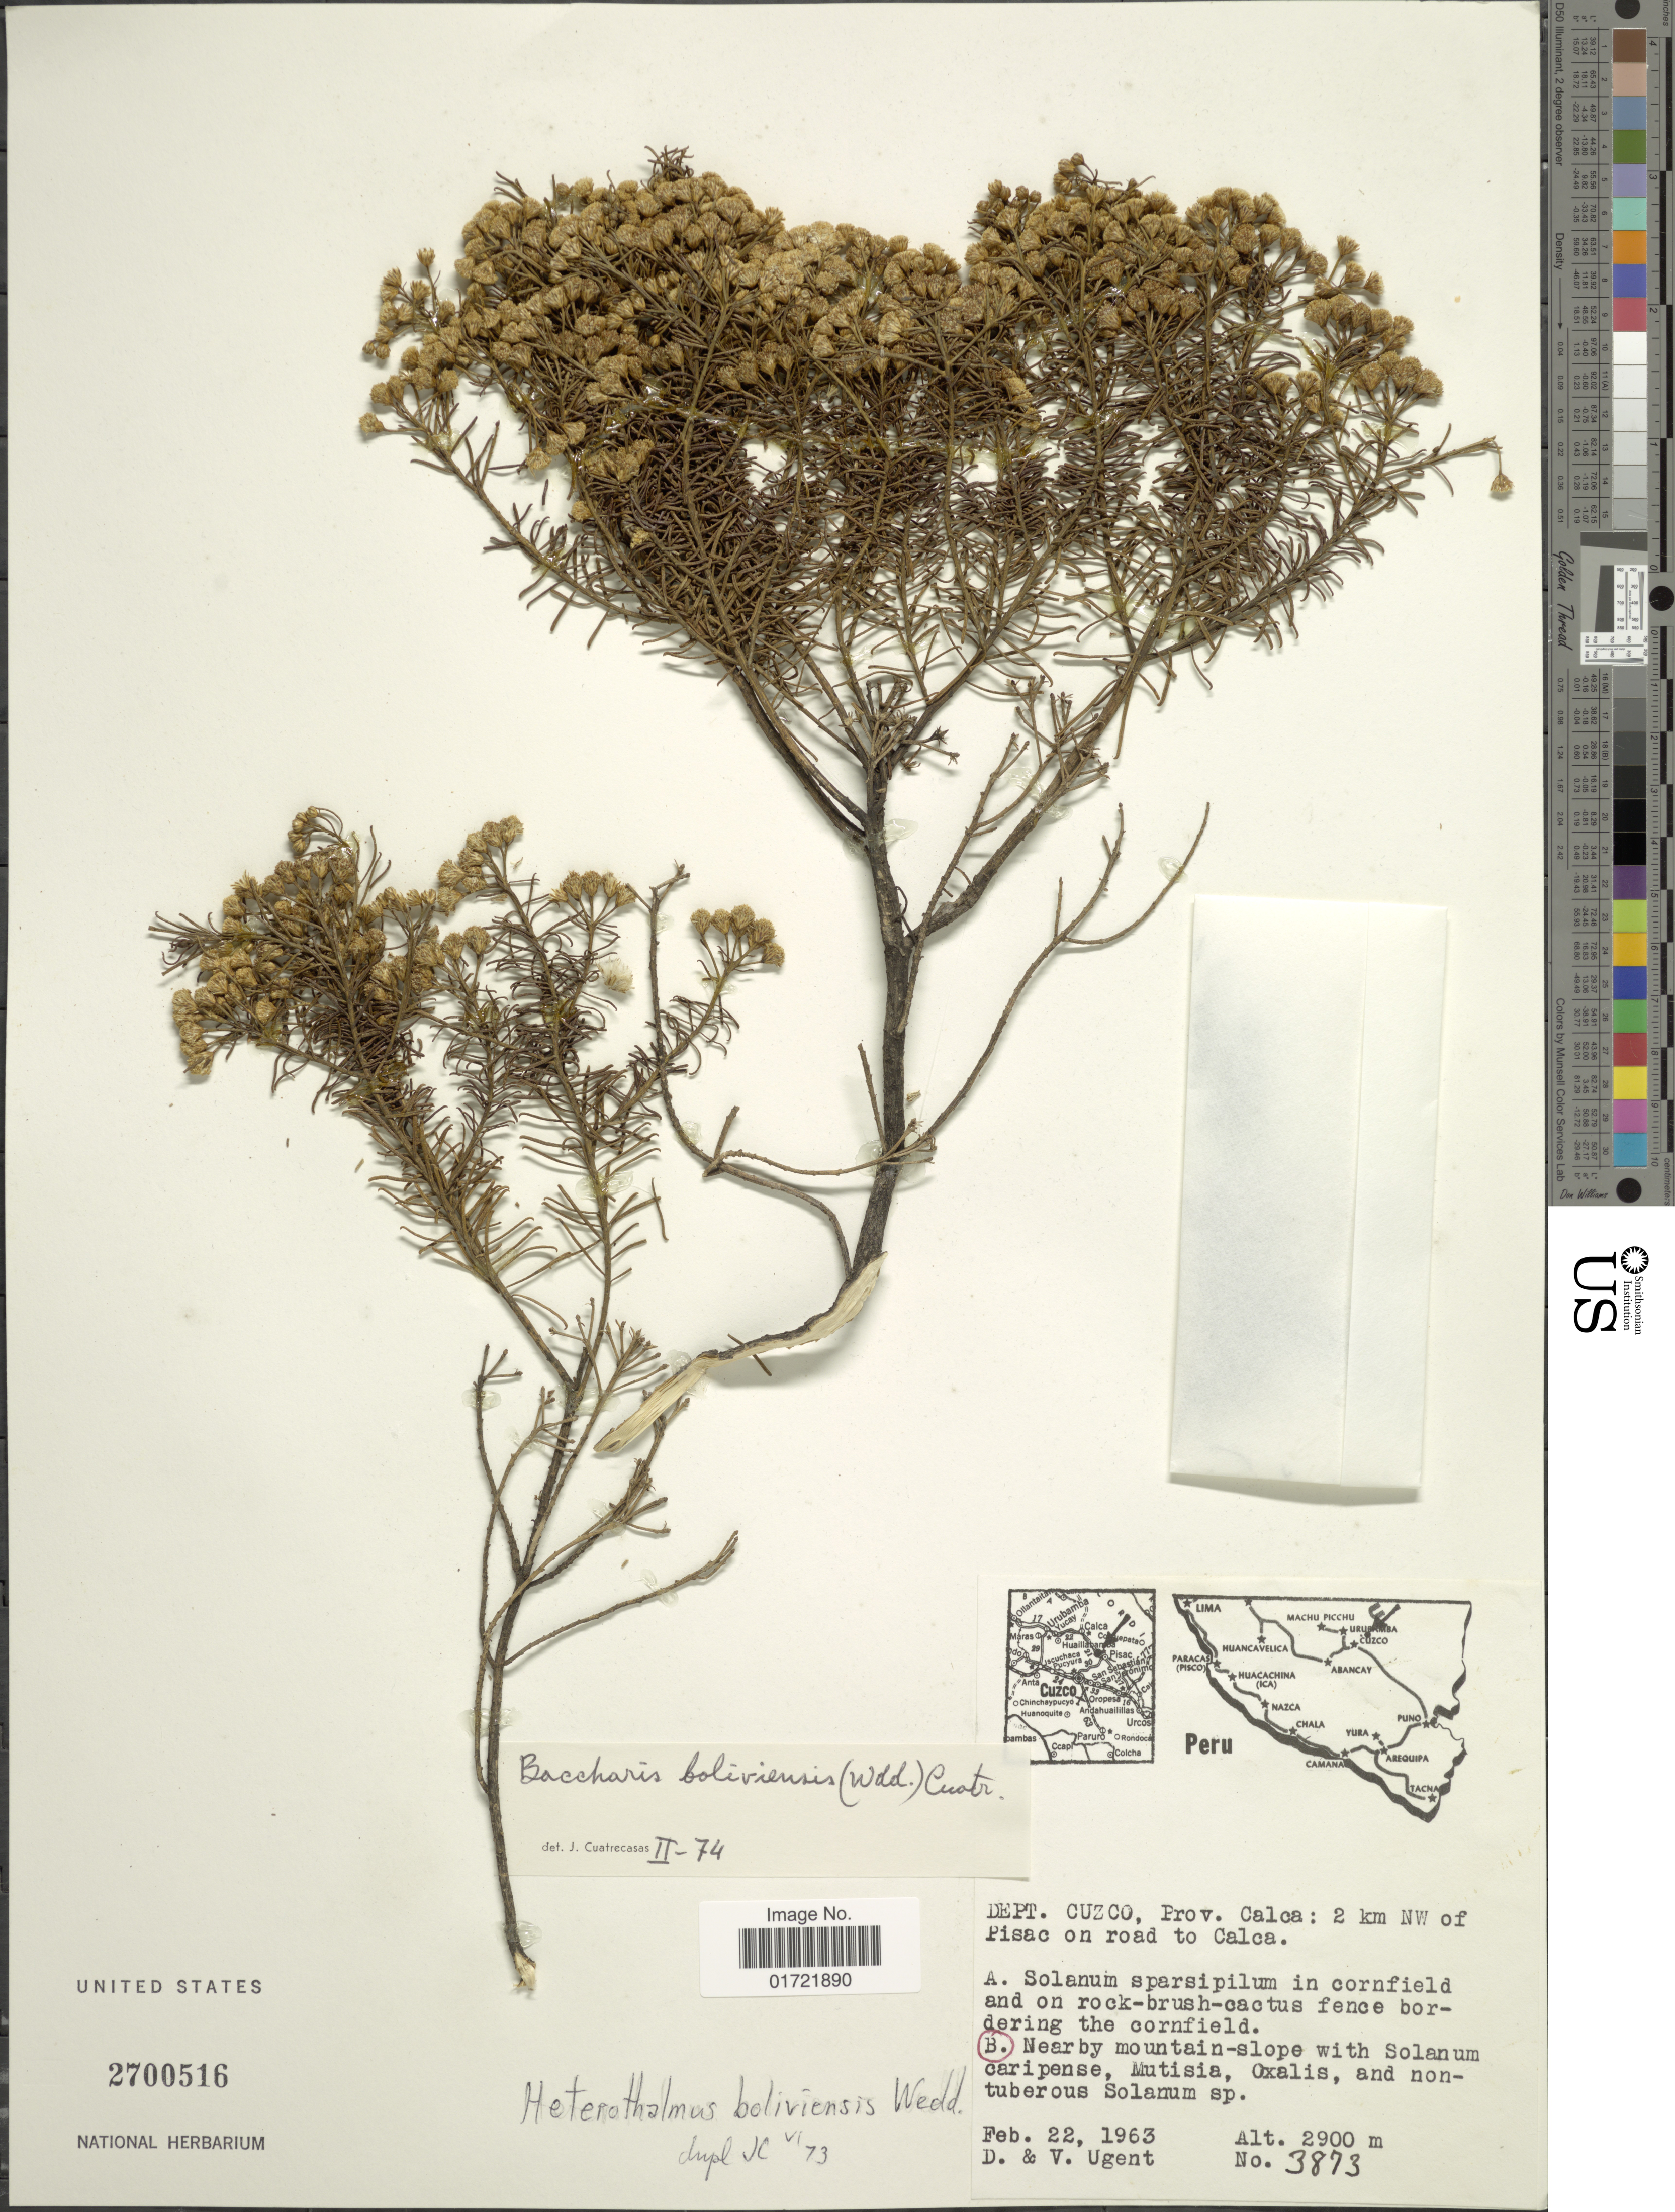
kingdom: Plantae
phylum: Tracheophyta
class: Magnoliopsida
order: Asterales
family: Asteraceae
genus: Baccharis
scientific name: Baccharis bolivensis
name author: (Wedd.) Cabrera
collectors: D. Ugent & V. Ugent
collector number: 3873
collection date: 1963-02-22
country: Peru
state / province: Cusco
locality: Prov. calca: 2 km NW of Pisac on road to calca.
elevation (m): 2900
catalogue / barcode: US 2700516